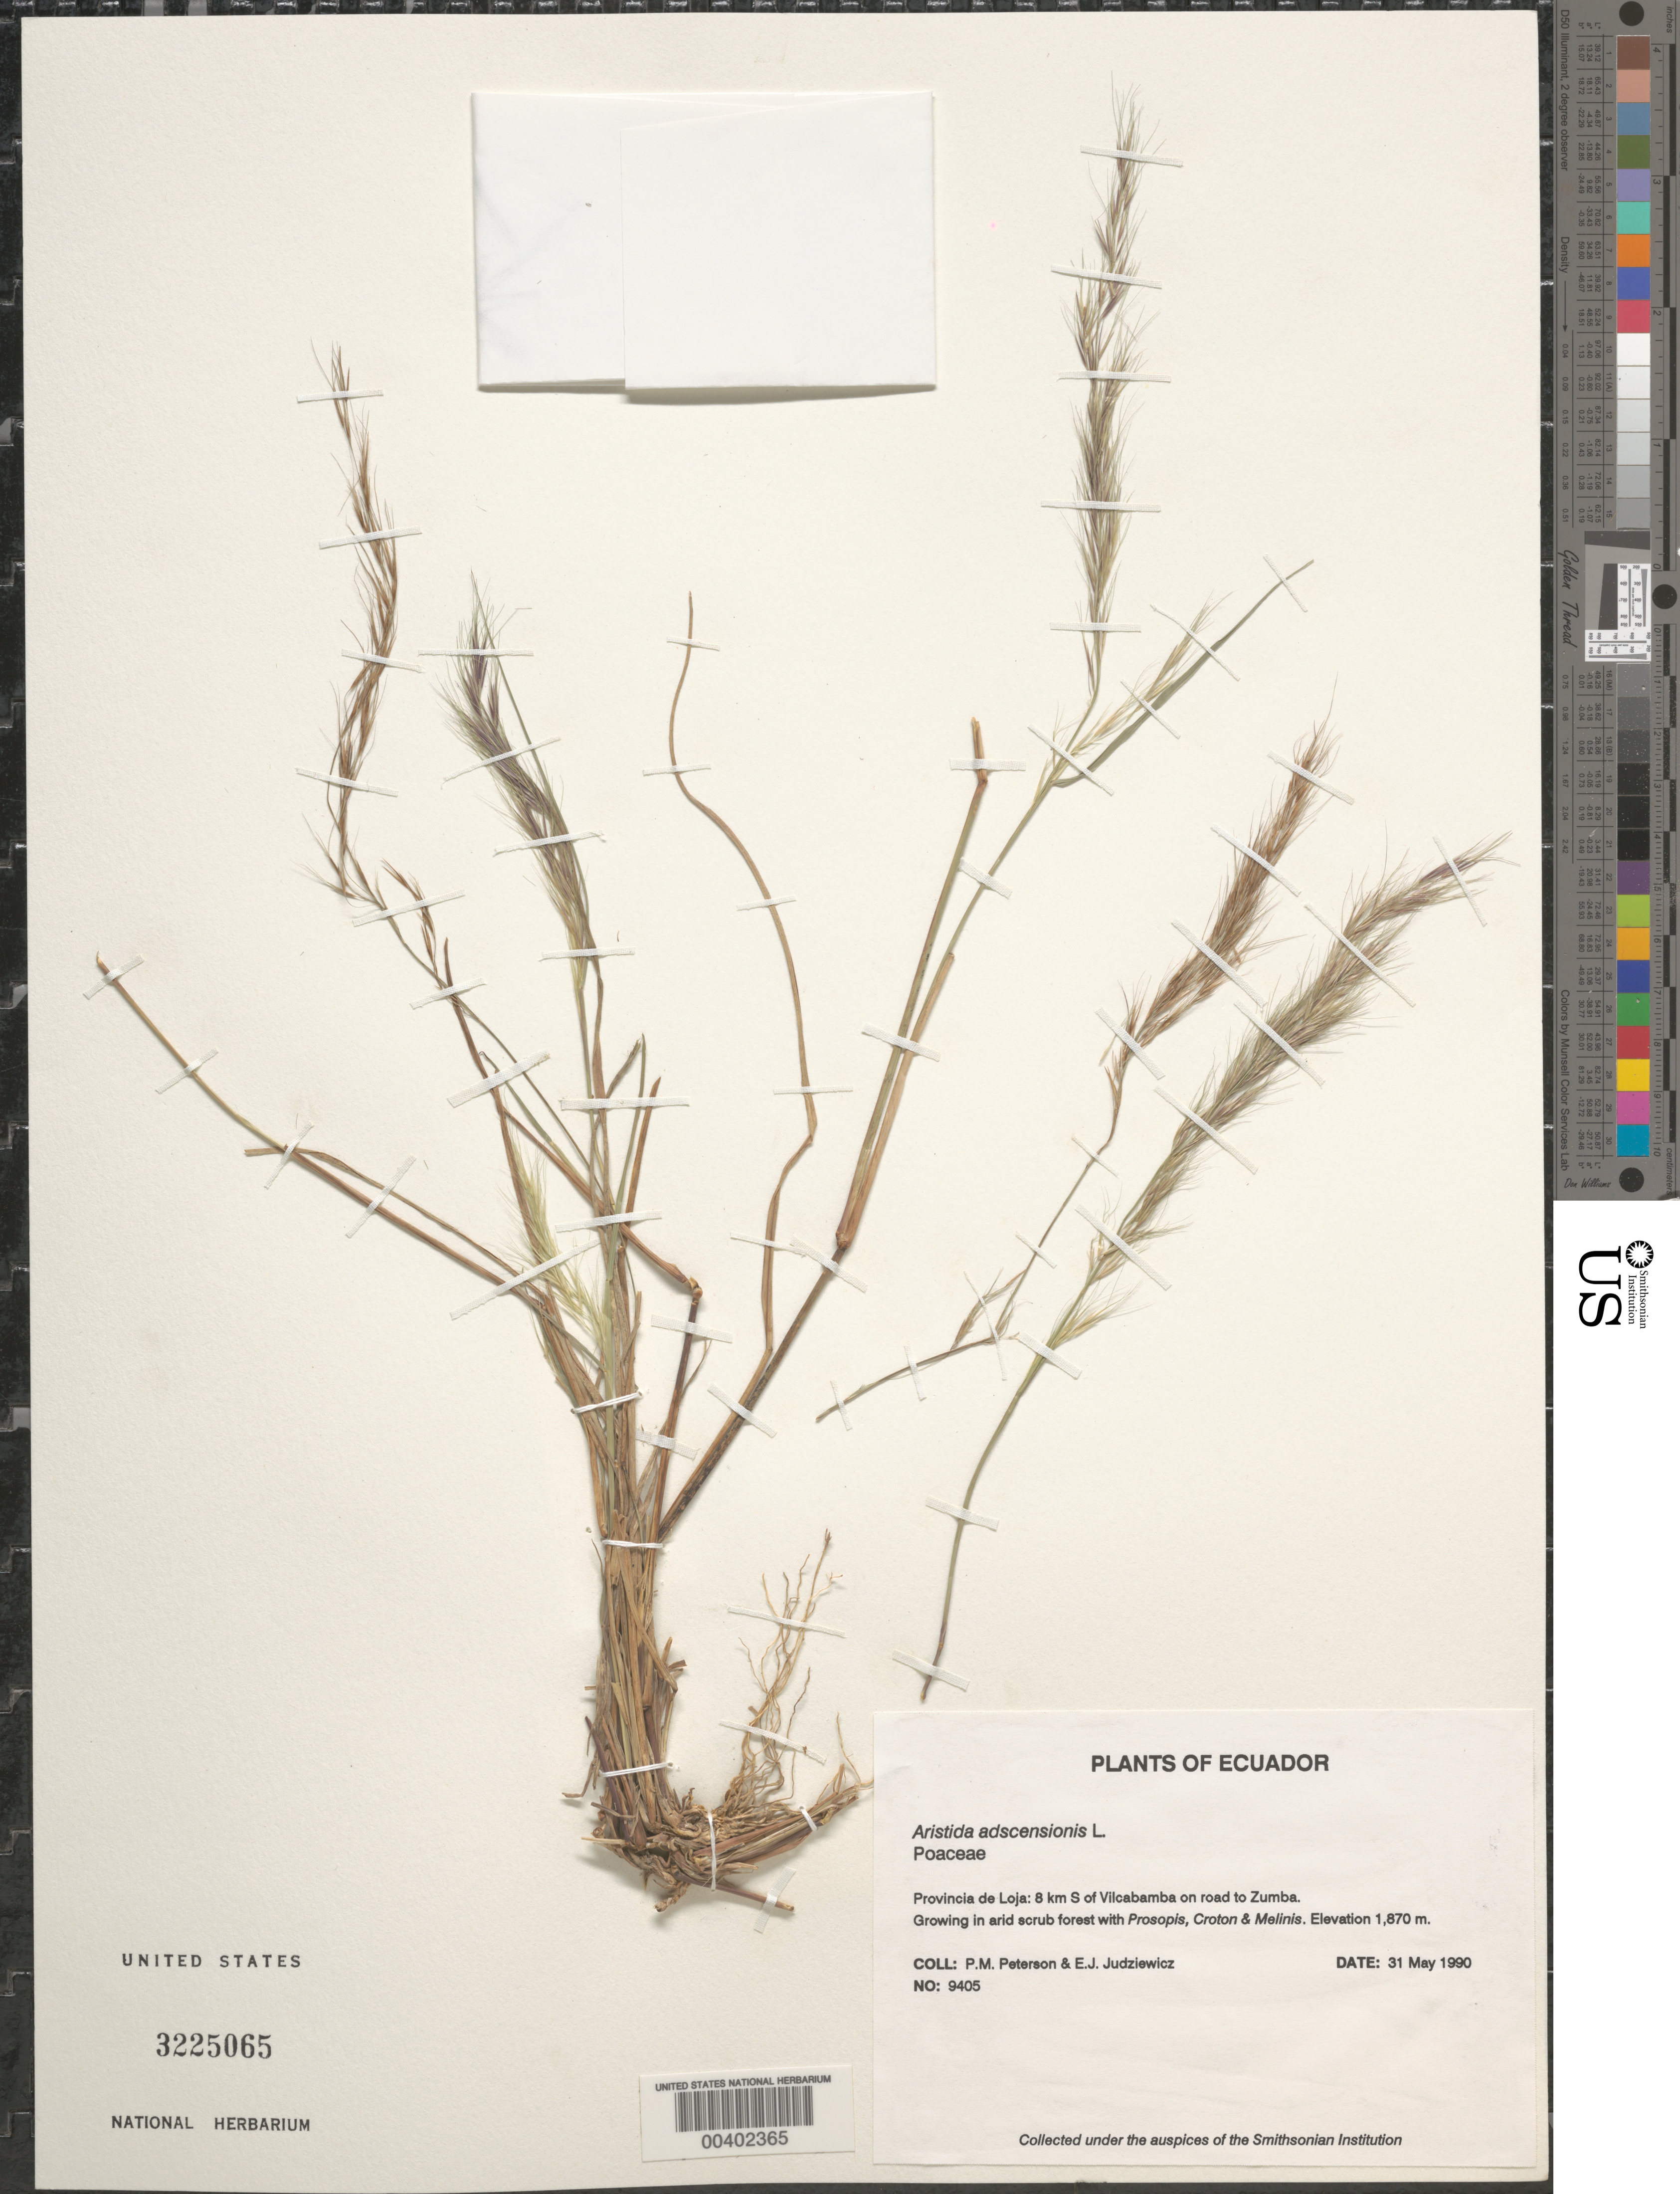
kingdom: Plantae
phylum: Tracheophyta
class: Liliopsida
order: Poales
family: Poaceae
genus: Aristida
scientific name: Aristida adscensionis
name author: L.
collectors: P. M. Peterson & E. J. Judziewicz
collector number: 09405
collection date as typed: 31 May 1990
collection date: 1990-05-31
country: Ecuador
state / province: Loja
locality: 8 km S of Vilcabamba on road to Zumba.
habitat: Growing in arid scrub forest with Prosopis, Croton & Melinis.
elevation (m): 1870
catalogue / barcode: US 3225065